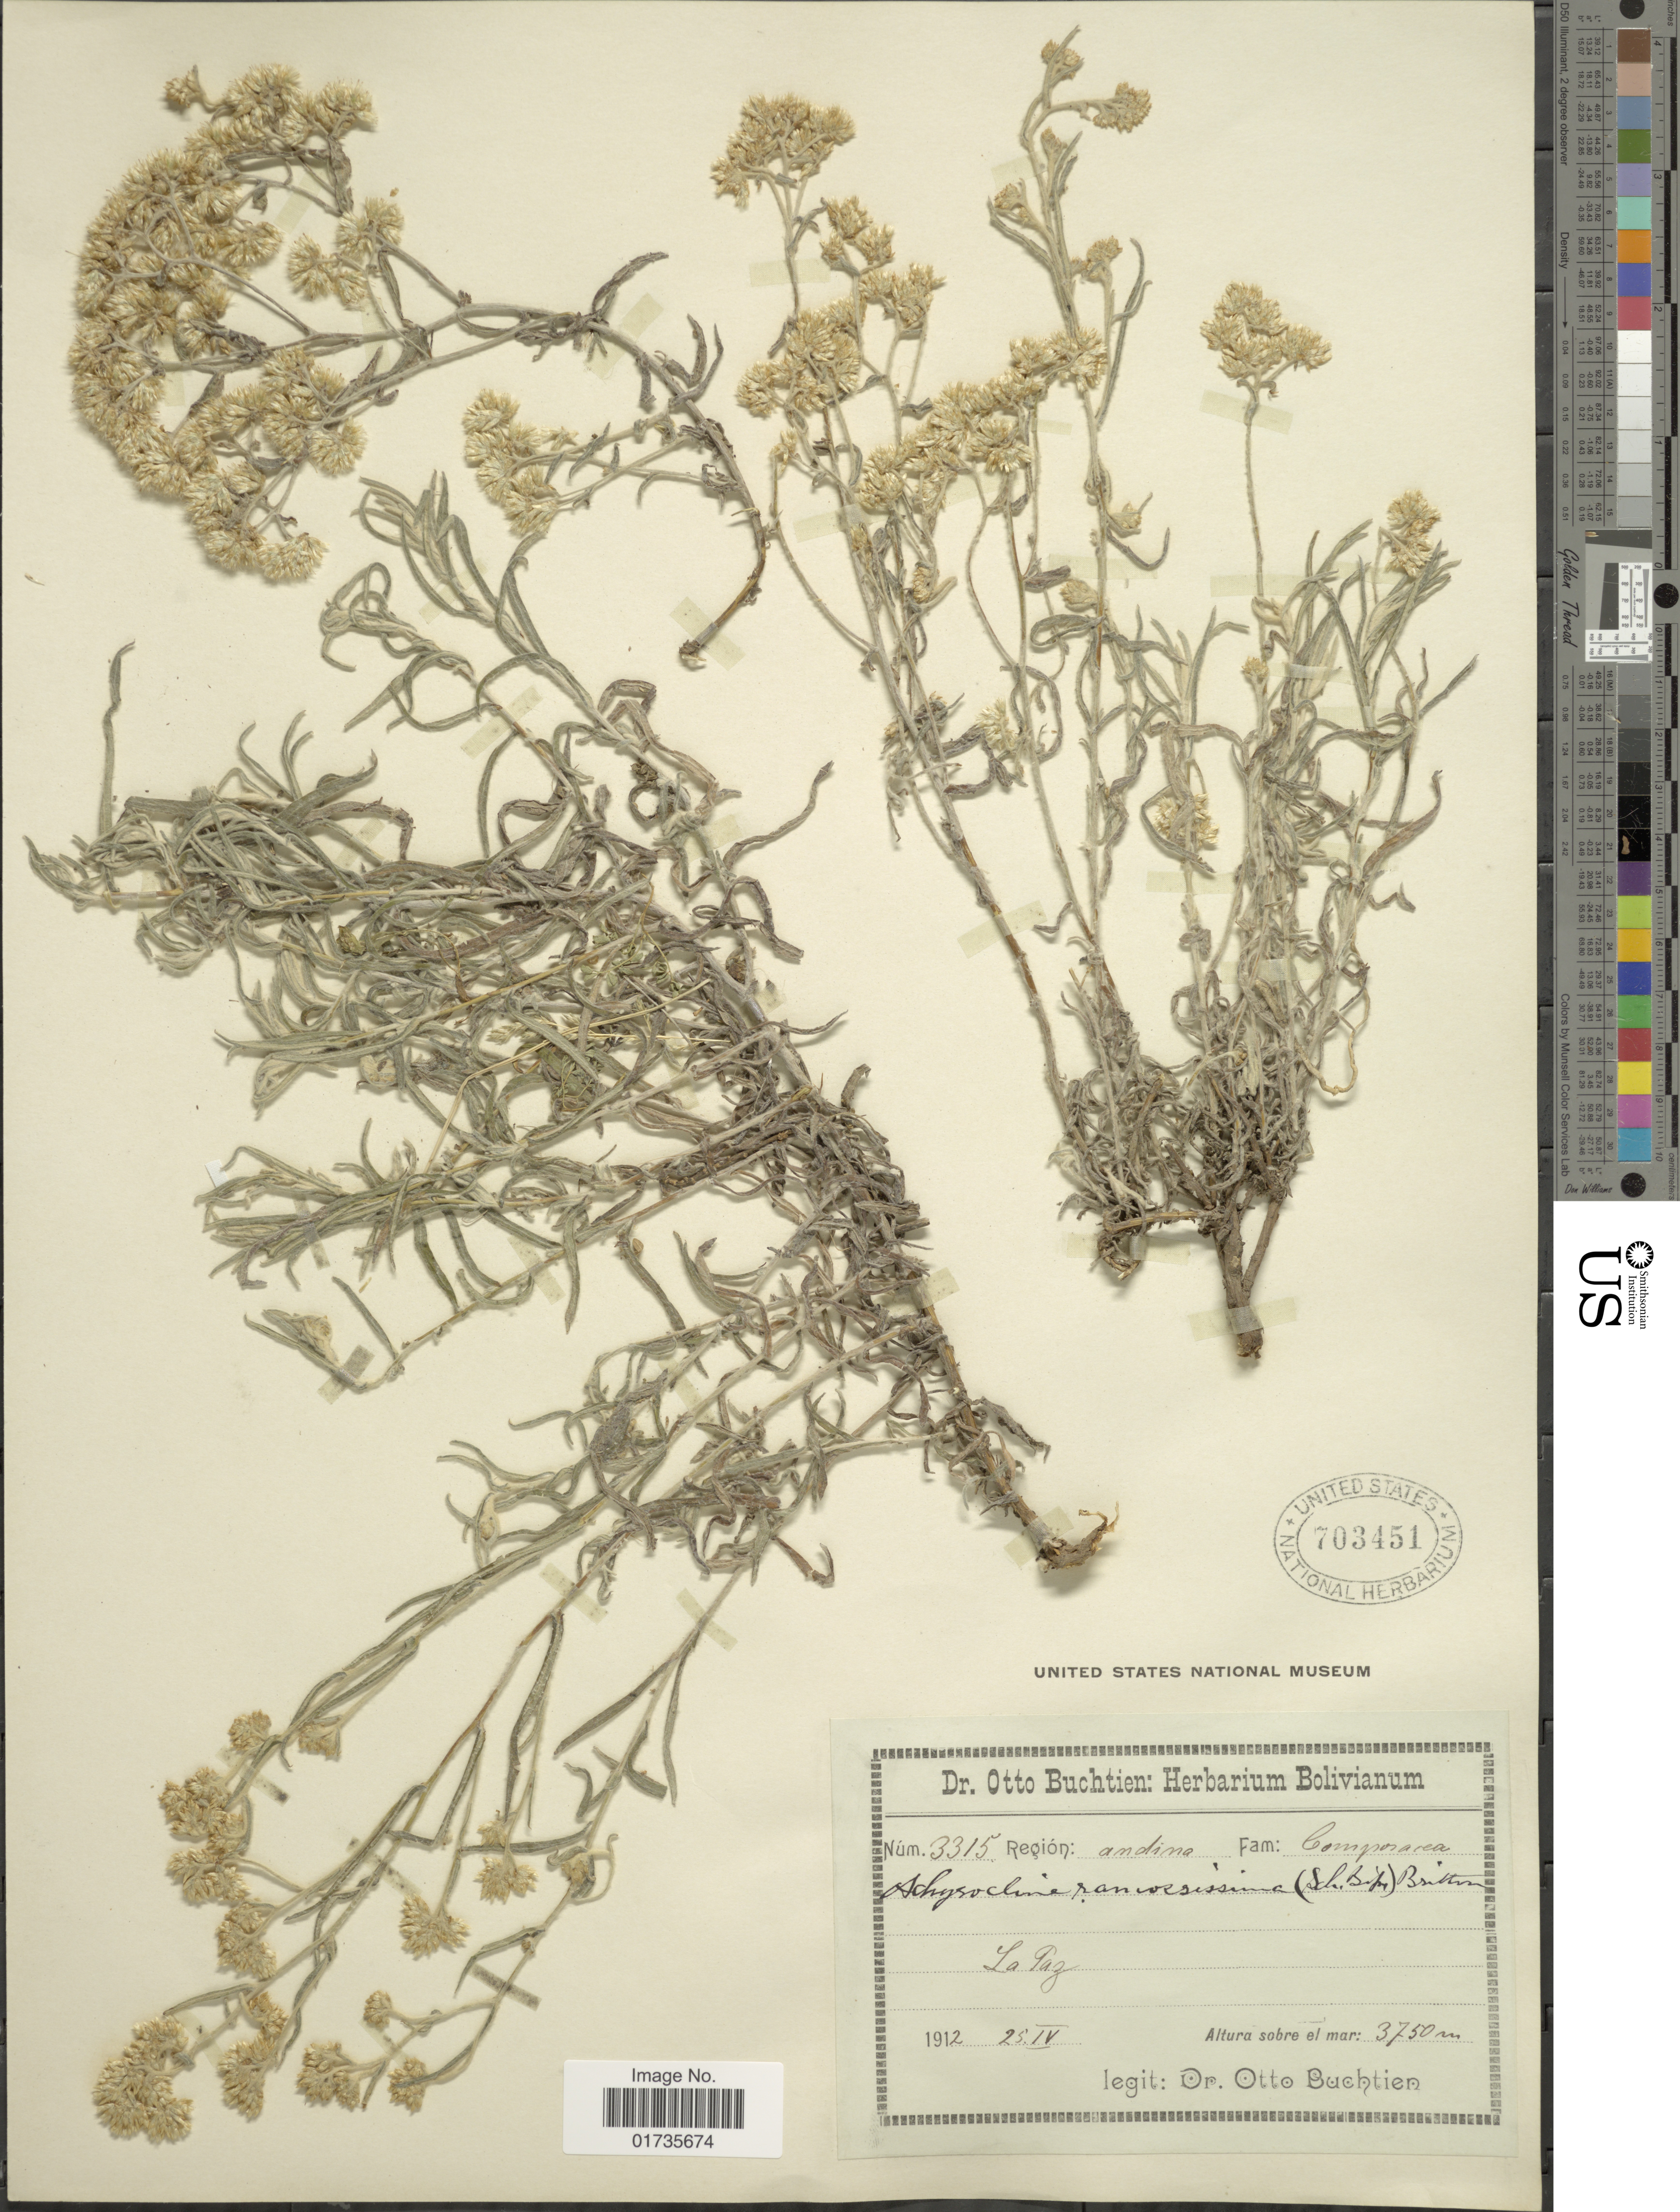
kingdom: Plantae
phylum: Tracheophyta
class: Magnoliopsida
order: Asterales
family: Asteraceae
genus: Achyrocline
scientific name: Achyrocline ramosissima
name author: (Sch. Bip.) Britton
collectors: O. Buchtien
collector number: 3315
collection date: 1912-04-25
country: Bolivia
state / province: La Paz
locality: Región Andina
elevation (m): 3750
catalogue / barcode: US 703451